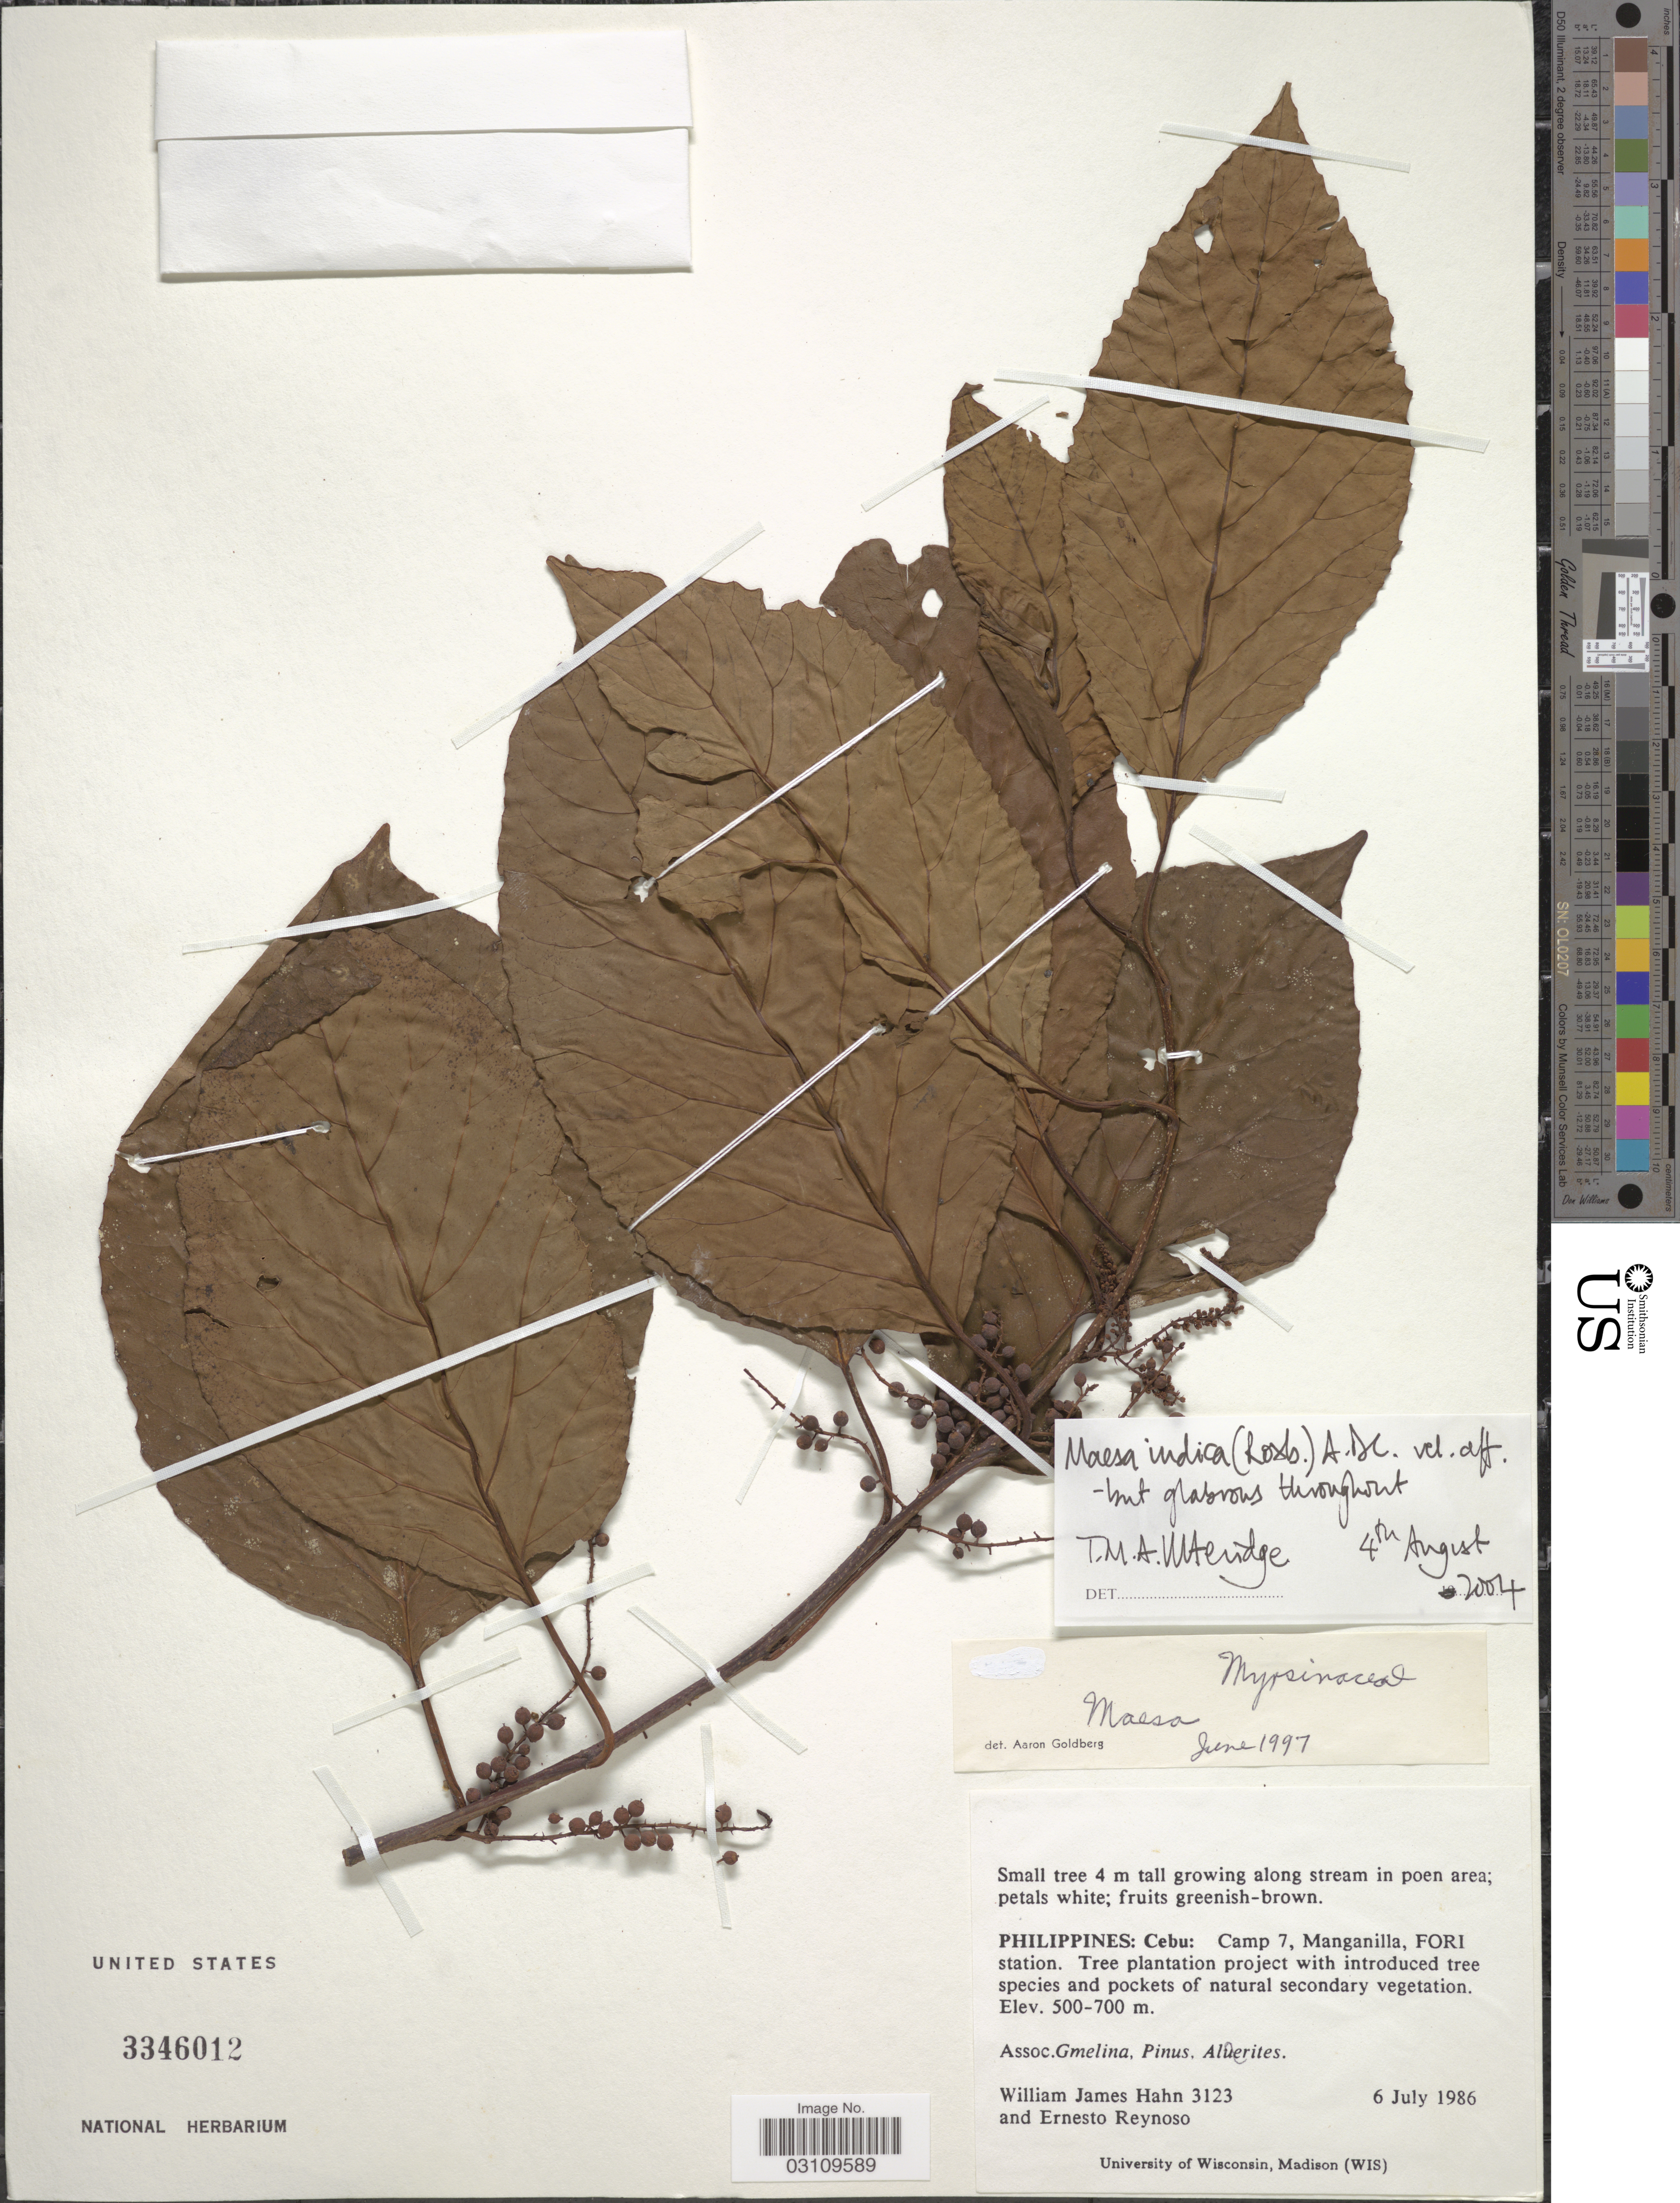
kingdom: Plantae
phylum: Tracheophyta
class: Magnoliopsida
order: Ericales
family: Primulaceae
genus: Maesa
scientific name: Maesa indica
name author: (Roxb.) A. DC.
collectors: W. J. Hahn & E. Reynoso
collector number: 3123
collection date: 1986-07-06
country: Philippines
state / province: Central Visayas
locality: Cebu: Camp 7, Manganilla, FORI station.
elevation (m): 500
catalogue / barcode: US 3346012